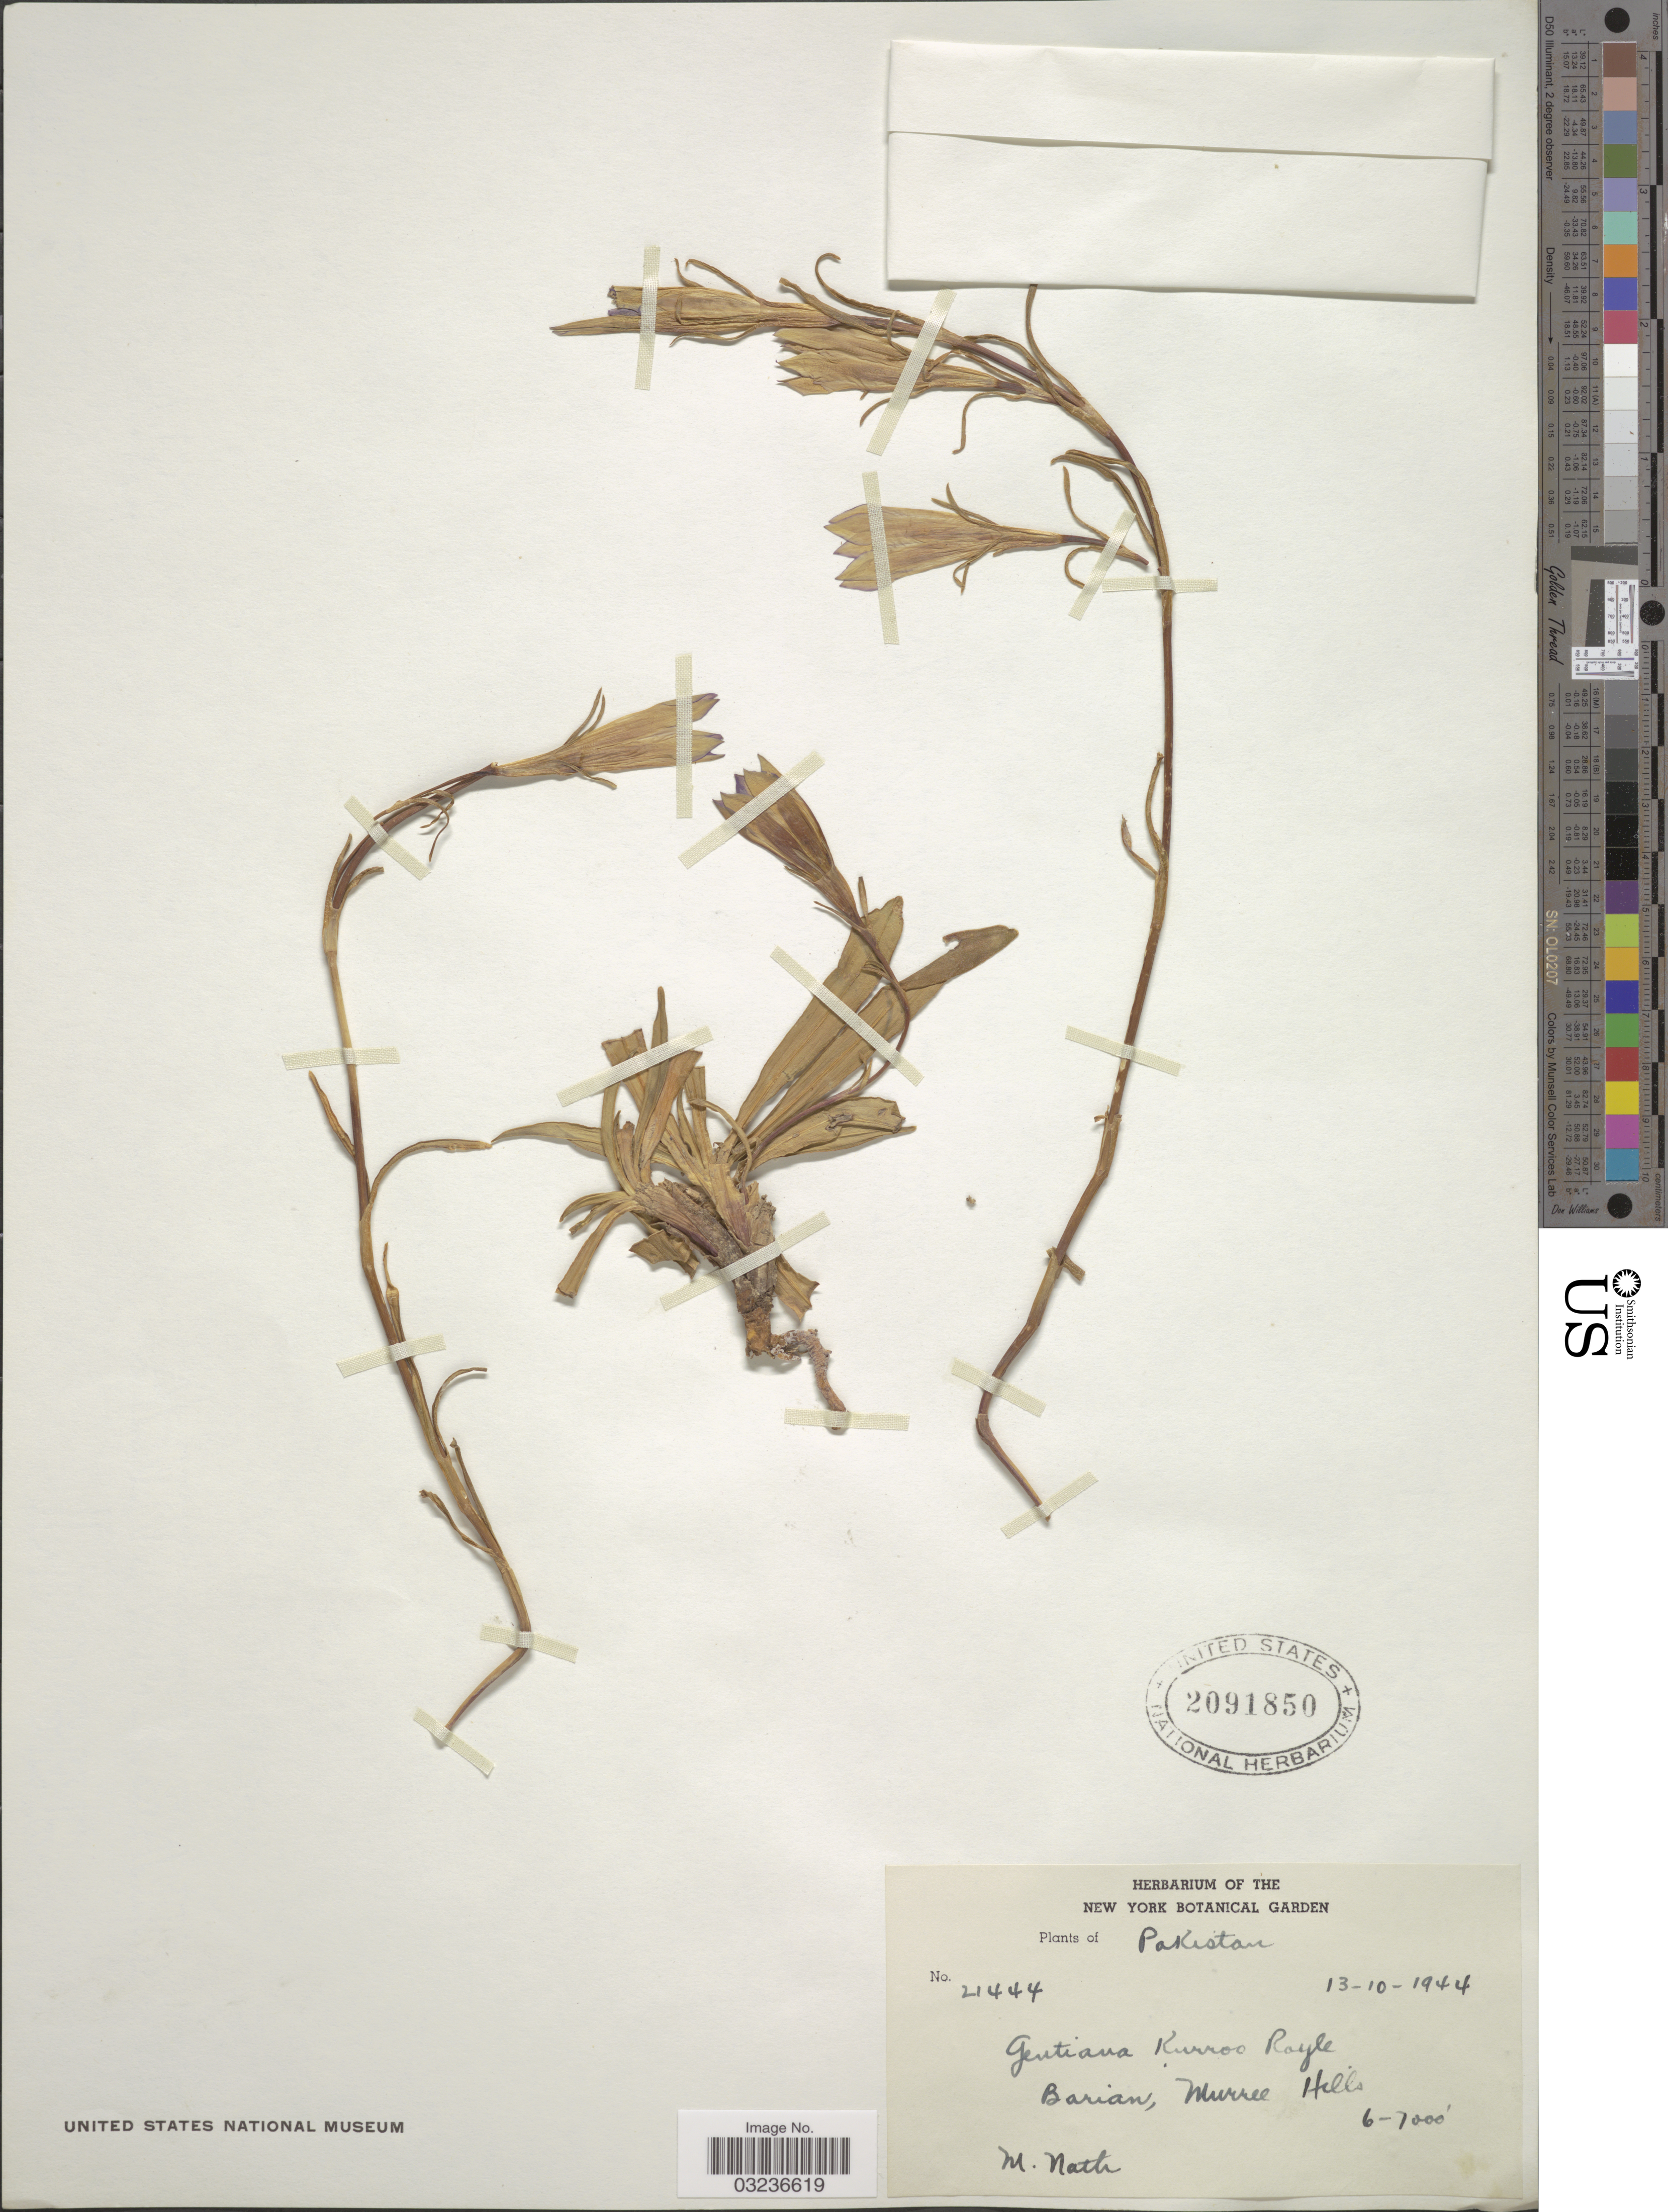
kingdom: Plantae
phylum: Tracheophyta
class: Magnoliopsida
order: Gentianales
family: Gentianaceae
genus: Gentiana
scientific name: Gentiana kurroo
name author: Royle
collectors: M. Nath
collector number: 21444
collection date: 1944-10-13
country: Pakistan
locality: Barian, Murree Hills.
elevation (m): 1829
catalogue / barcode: US 2091850